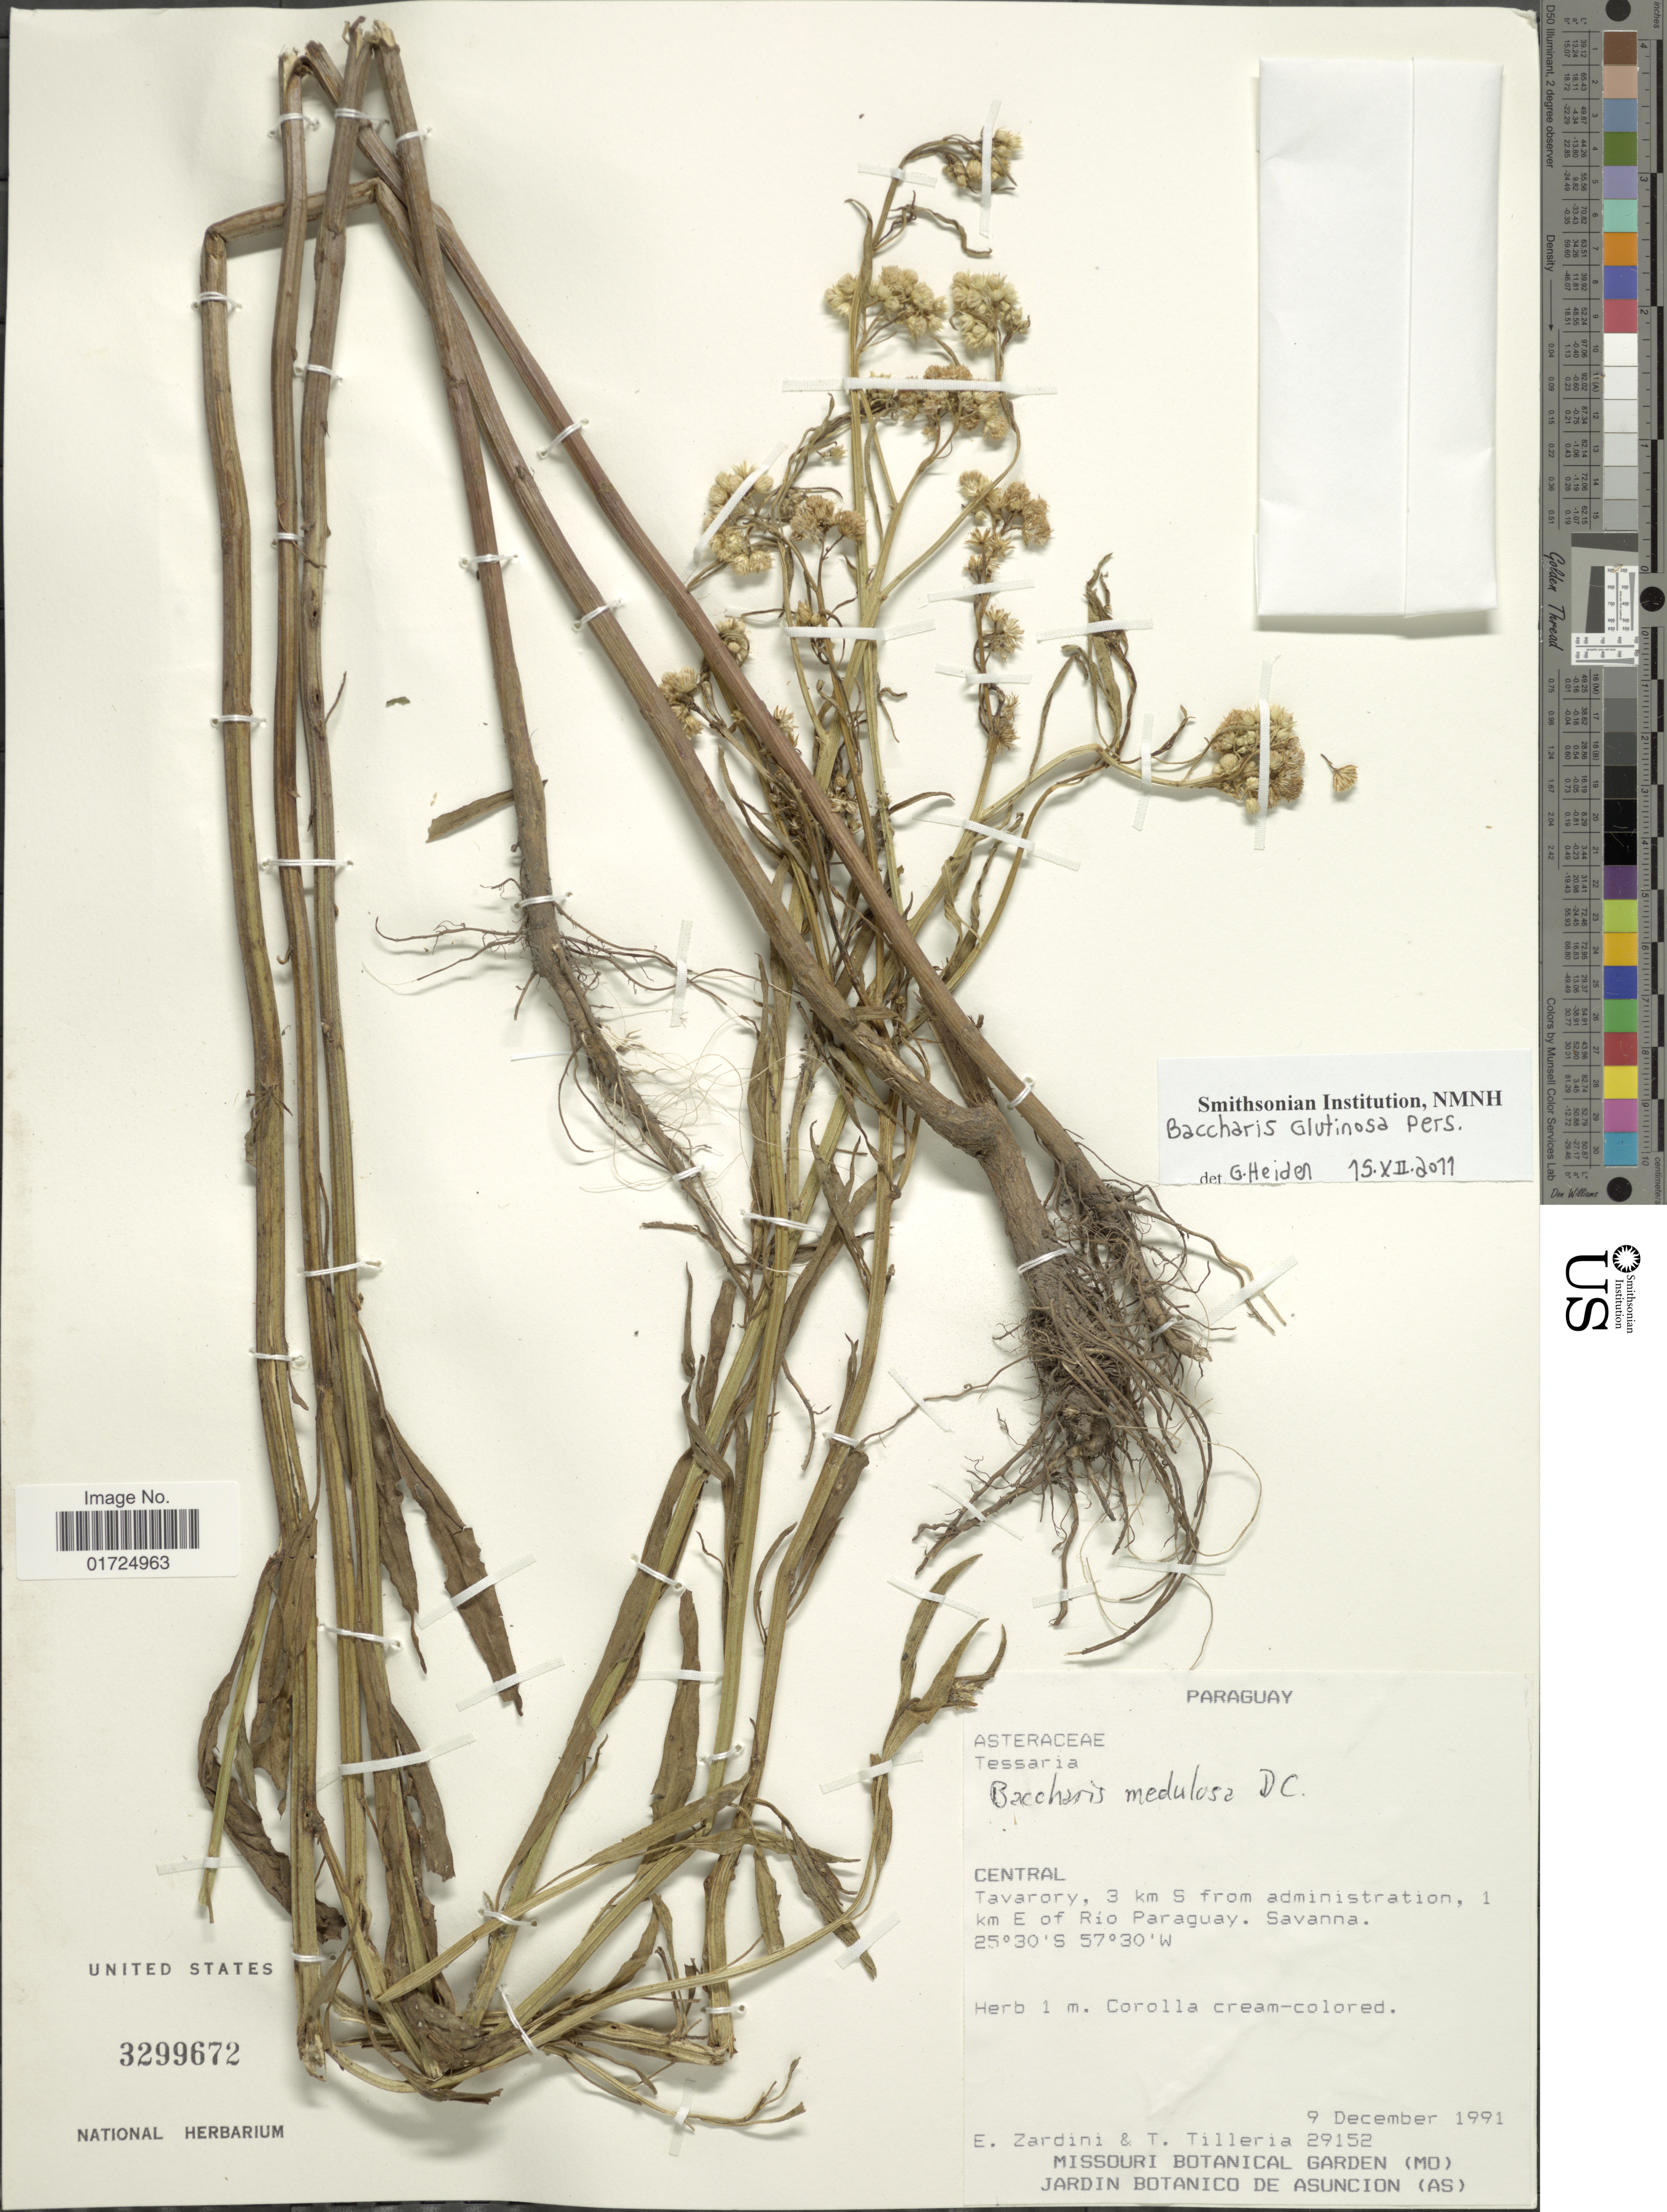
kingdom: Plantae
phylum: Tracheophyta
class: Magnoliopsida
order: Asterales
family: Asteraceae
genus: Baccharis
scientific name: Baccharis glutinosa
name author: Pers.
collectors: E. M. Zardini & T. Tilleria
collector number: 29152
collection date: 1991-12-09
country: Paraguay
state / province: Central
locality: Central. Tavarory, 3 km S from administration, 1 km E of Rio Paraguay. Savanna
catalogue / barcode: US 3299672